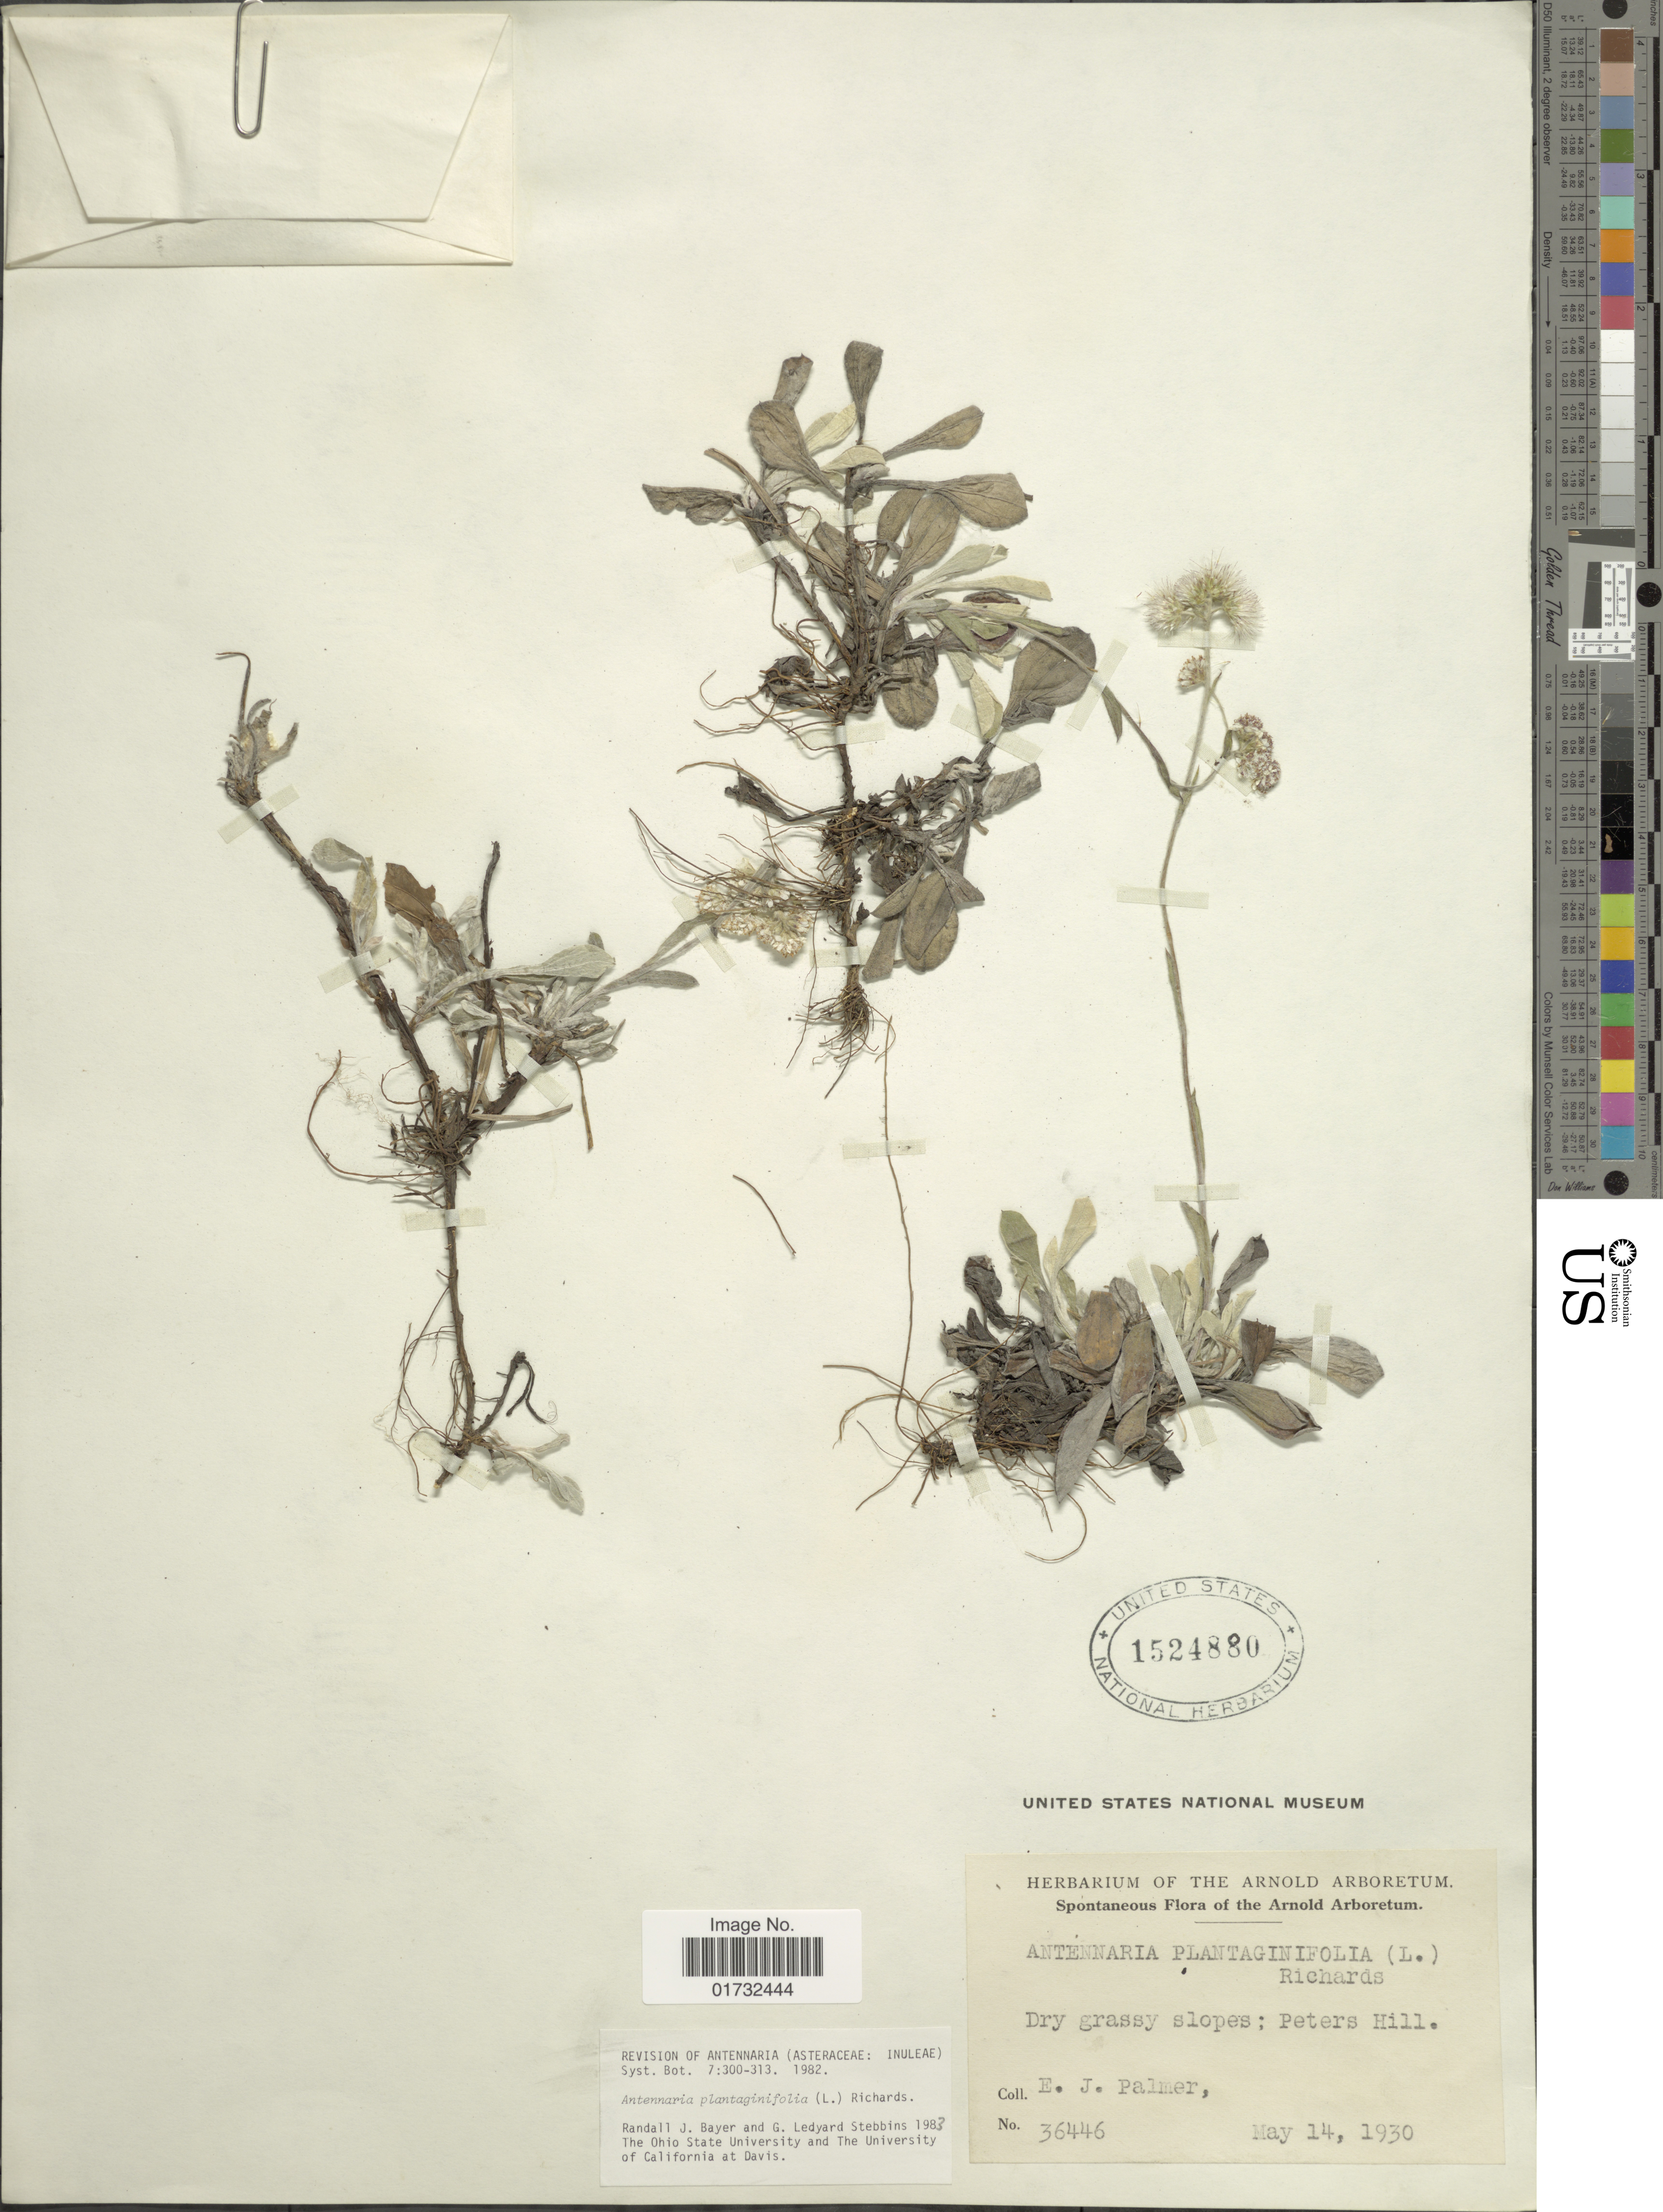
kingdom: Plantae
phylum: Tracheophyta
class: Magnoliopsida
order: Asterales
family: Asteraceae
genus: Antennaria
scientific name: Antennaria plantaginifolia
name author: (L.) Richardson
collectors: E. J. Palmer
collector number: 36446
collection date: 1930-05-14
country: United States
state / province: Massachusetts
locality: Peters Hill. Arnold Arboretum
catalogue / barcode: US 1524880